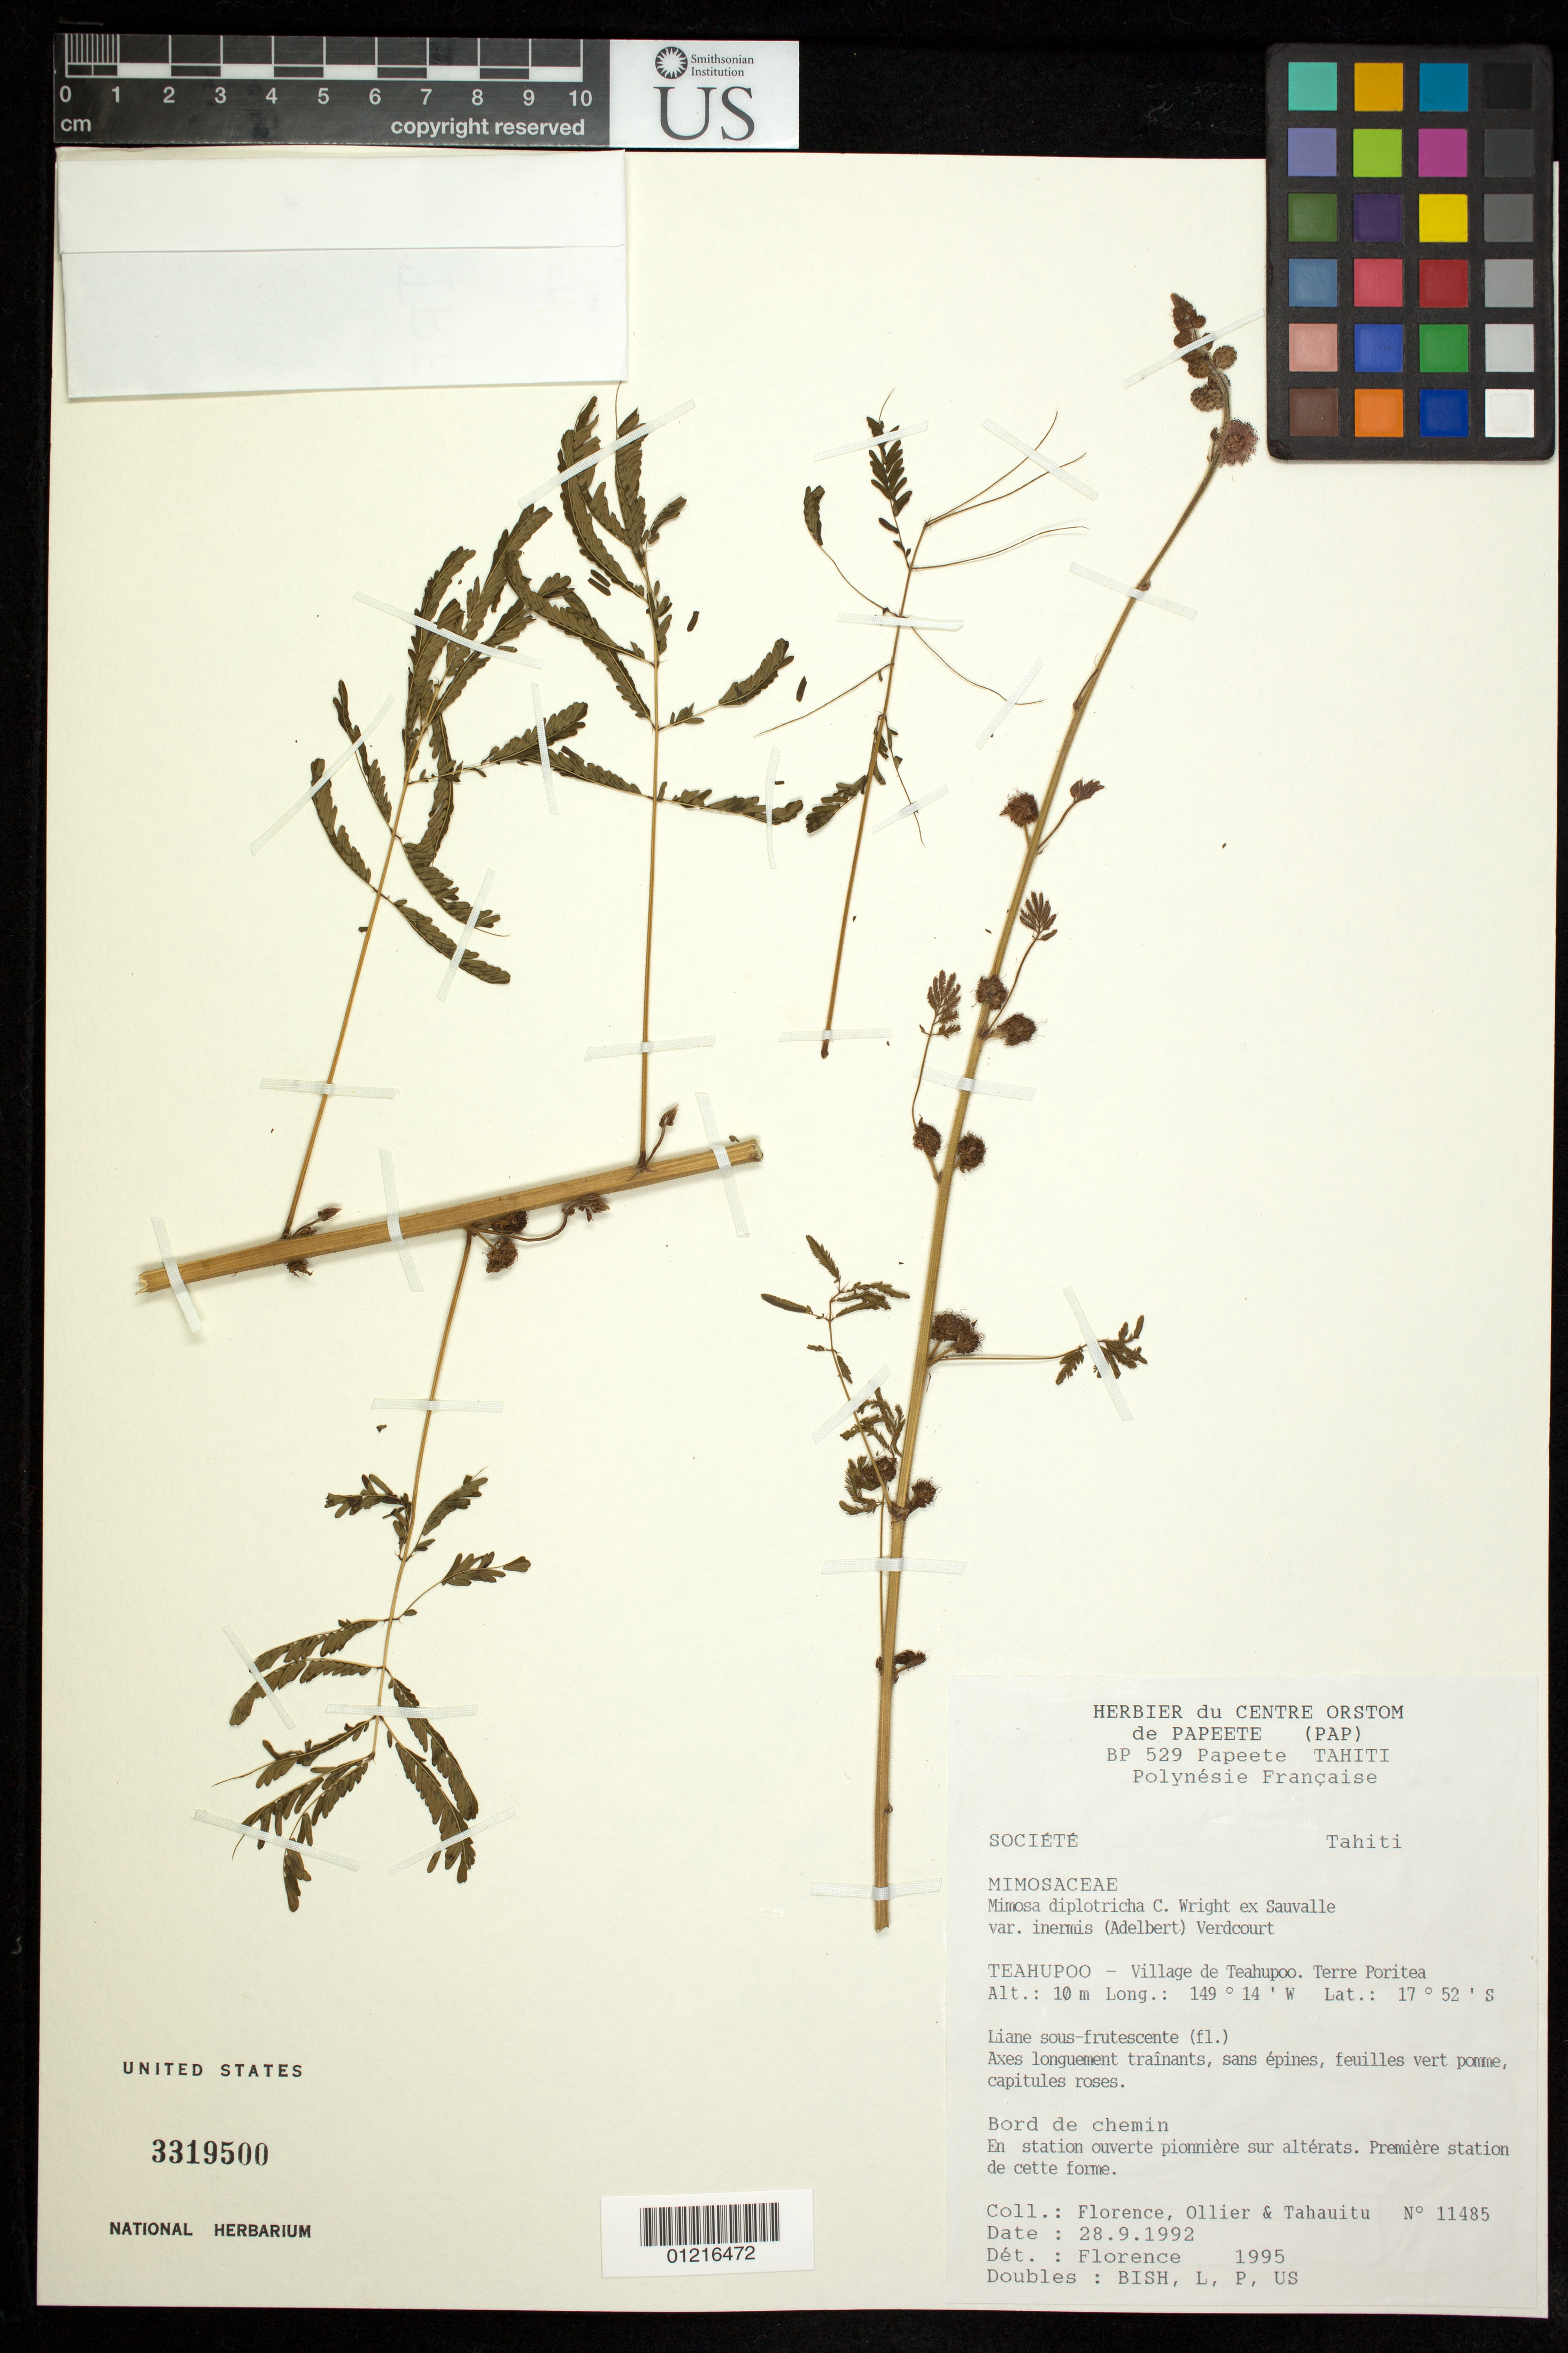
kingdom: Plantae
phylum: Tracheophyta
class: Magnoliopsida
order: Fabales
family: Fabaceae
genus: Mimosa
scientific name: Mimosa diplotricha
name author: C. Wright in Sauvalle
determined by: Florence, J.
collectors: J. Florence, -. Ollier & Tahauitu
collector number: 11485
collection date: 1992-09-28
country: French Polynesia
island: Tahiti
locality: village de Teahupoo. Terre Poritea.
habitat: Borde de chemin. En station ouverte pionnière sur altèrats. Première station de cette forme.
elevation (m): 10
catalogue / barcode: US 3319500